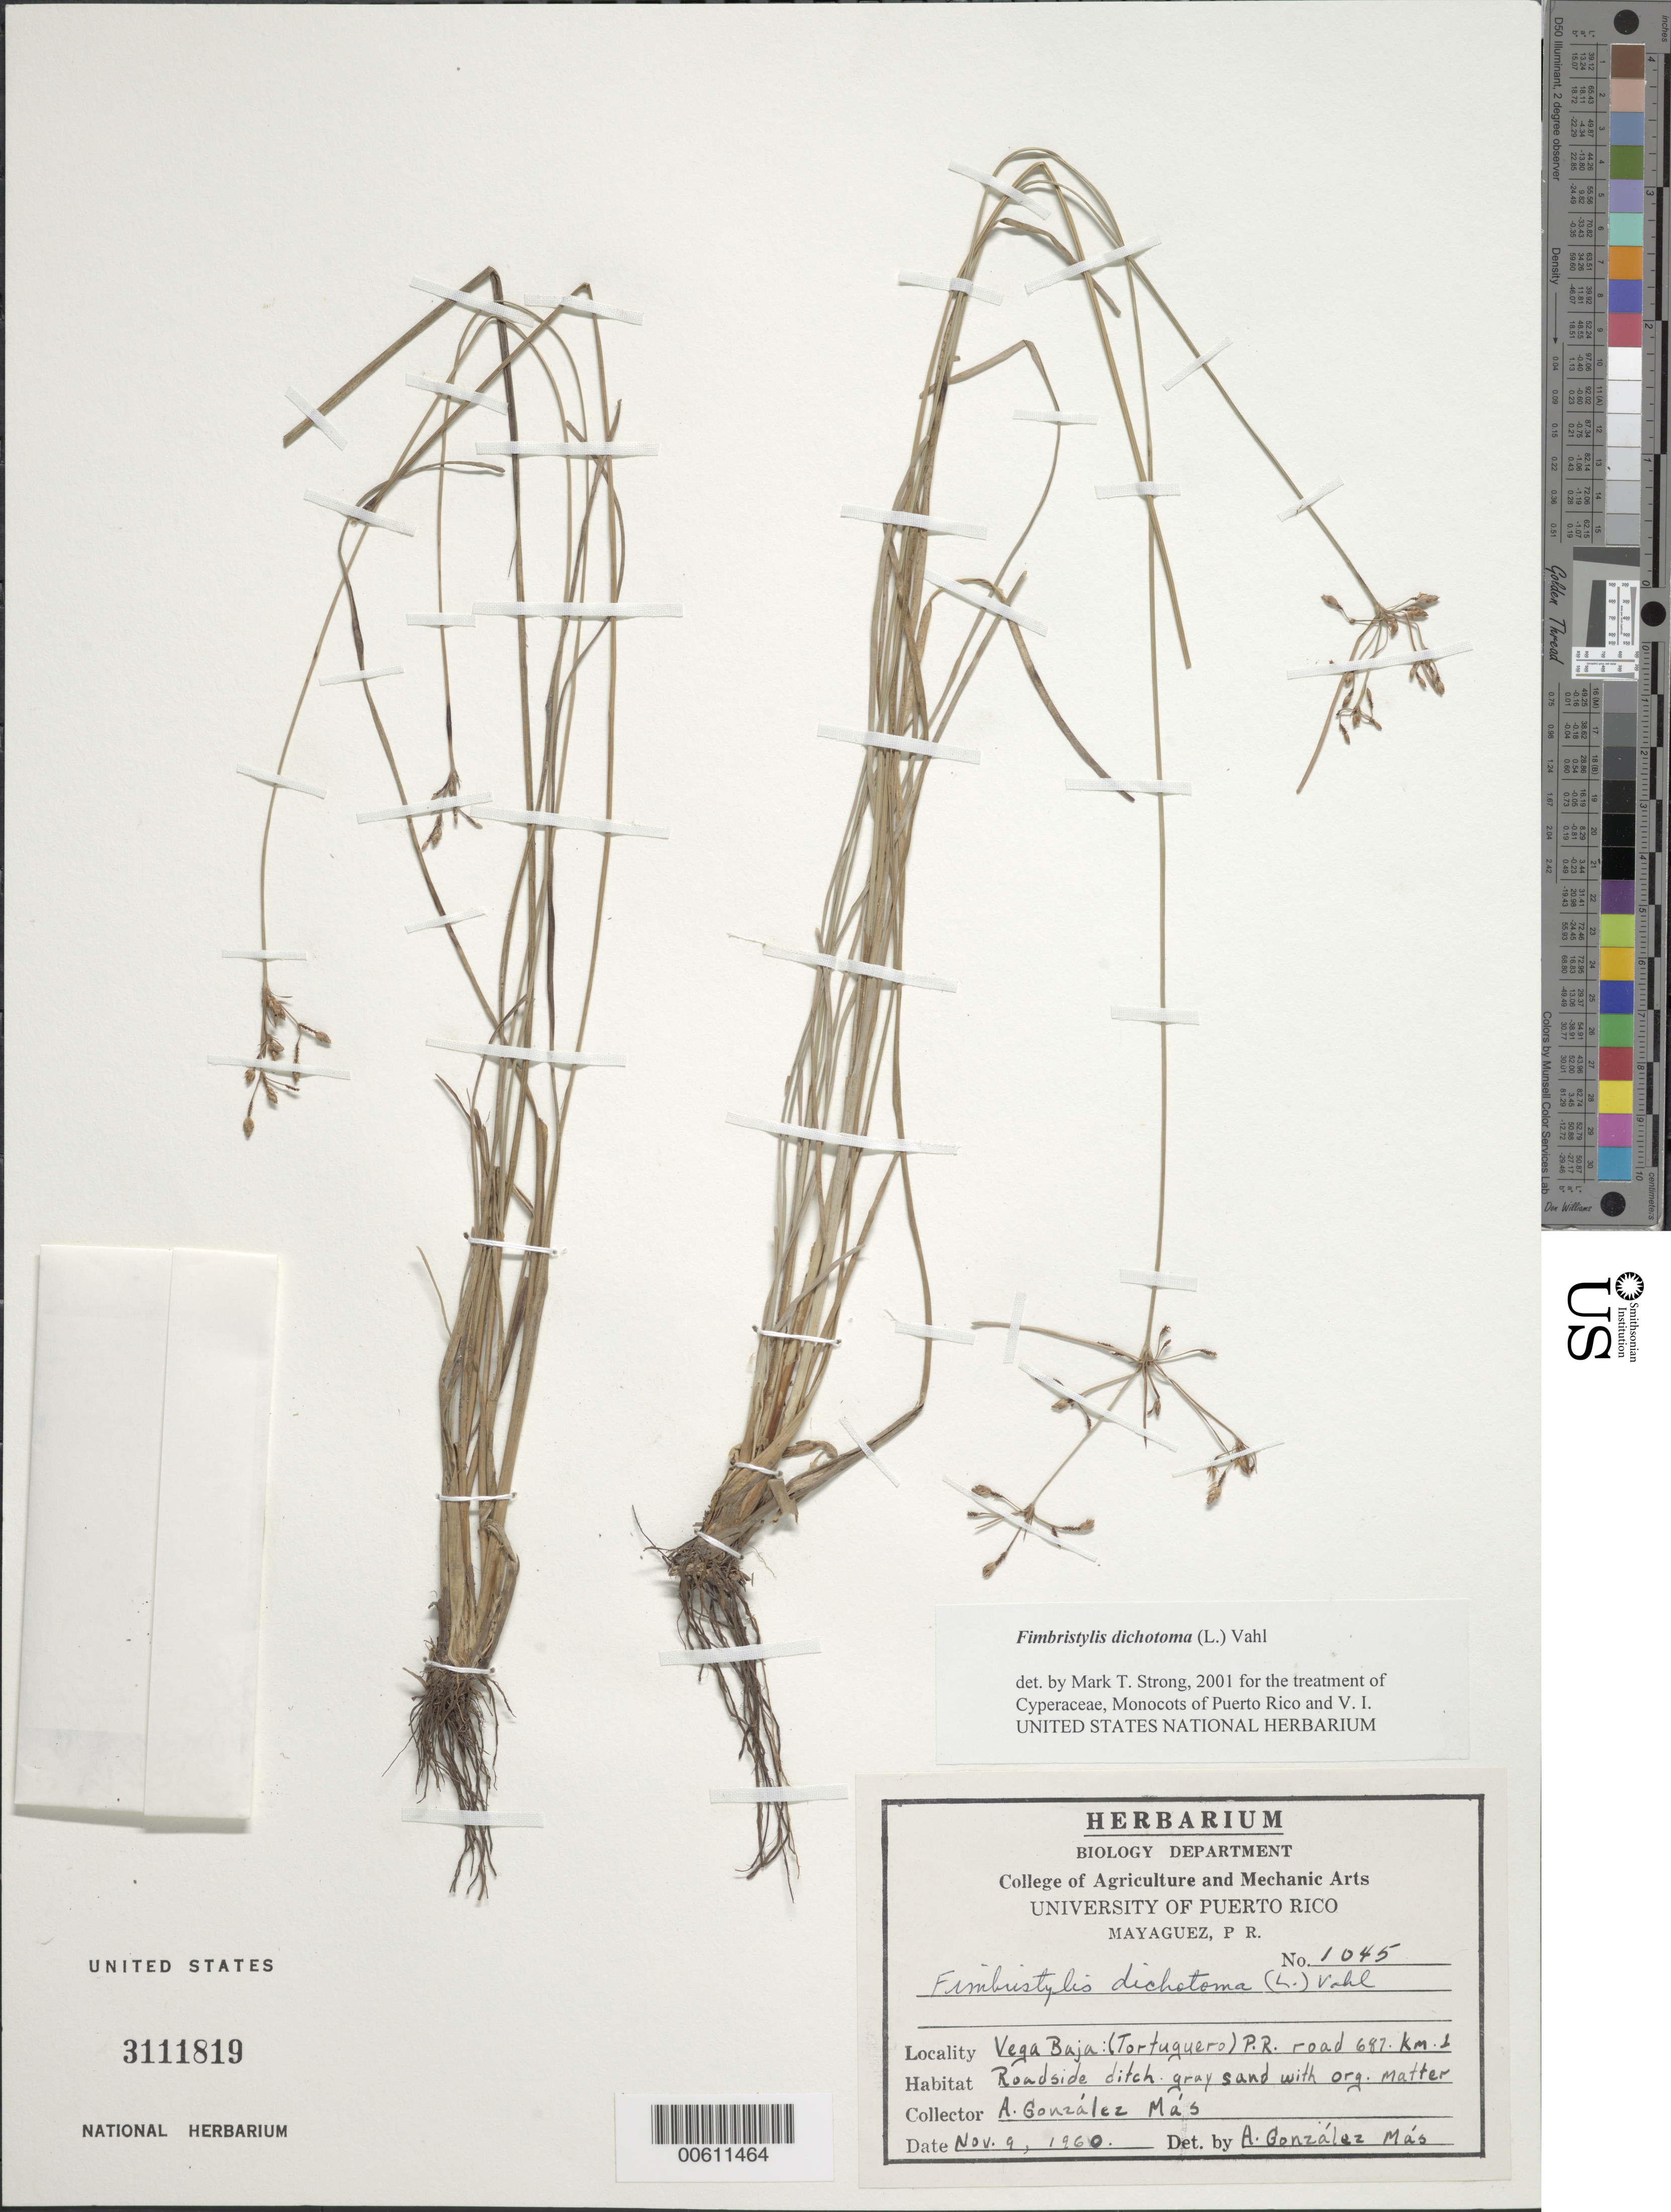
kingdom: Plantae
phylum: Tracheophyta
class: Liliopsida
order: Poales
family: Cyperaceae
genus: Fimbristylis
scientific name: Fimbristylis dichotoma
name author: (L.) Vahl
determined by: Strong, M. T., (US), Smithsonian Institution - National Museum of Natural History (UNITED STATES)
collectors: A. González Más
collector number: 1045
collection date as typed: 09 Nov 1960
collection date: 1960-11-09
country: Puerto Rico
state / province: Manatí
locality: Vega Baja: Tortuguero, P.R. Rd. 687, km 1.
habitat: Roadside ditch.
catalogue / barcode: US 3111819